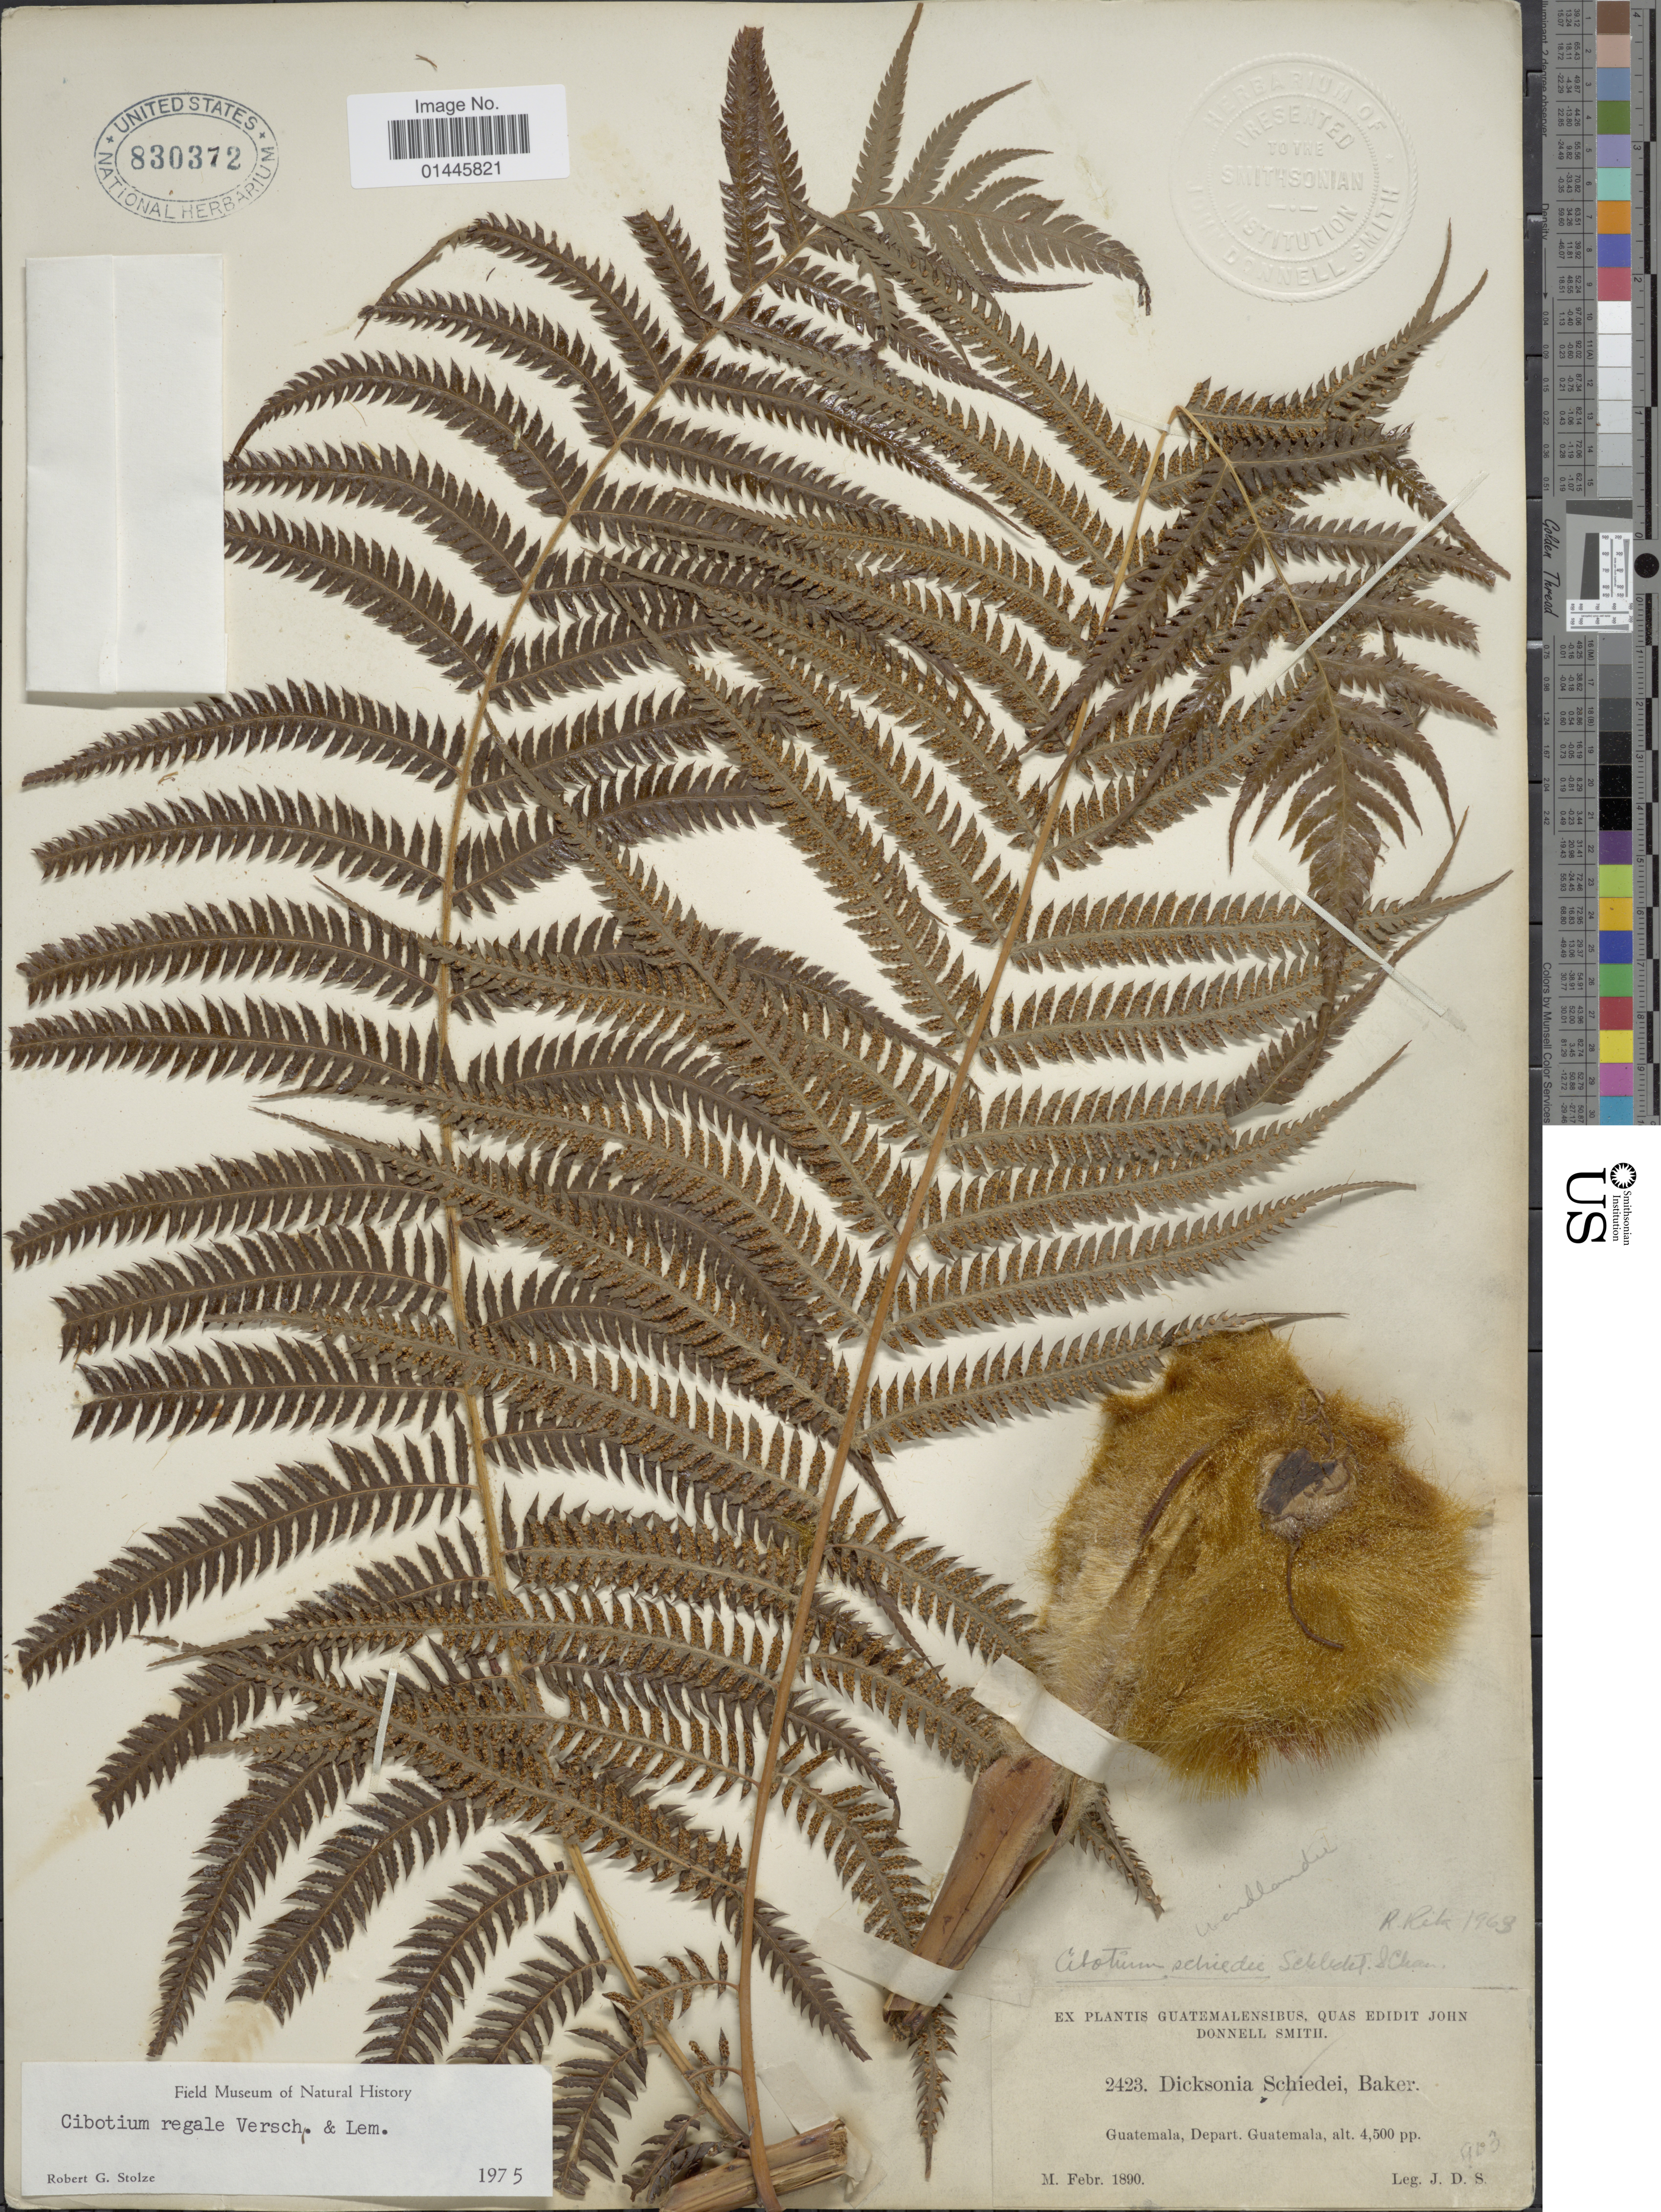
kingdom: Plantae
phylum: Tracheophyta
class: Polypodiopsida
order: Cyatheales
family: Cibotiaceae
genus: Cibotium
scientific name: Cibotium regale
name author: Verschaff. & Lem.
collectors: J. Donnell Smith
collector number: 2423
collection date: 1890-02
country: Guatemala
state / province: Guatemala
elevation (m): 1372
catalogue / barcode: US 830372